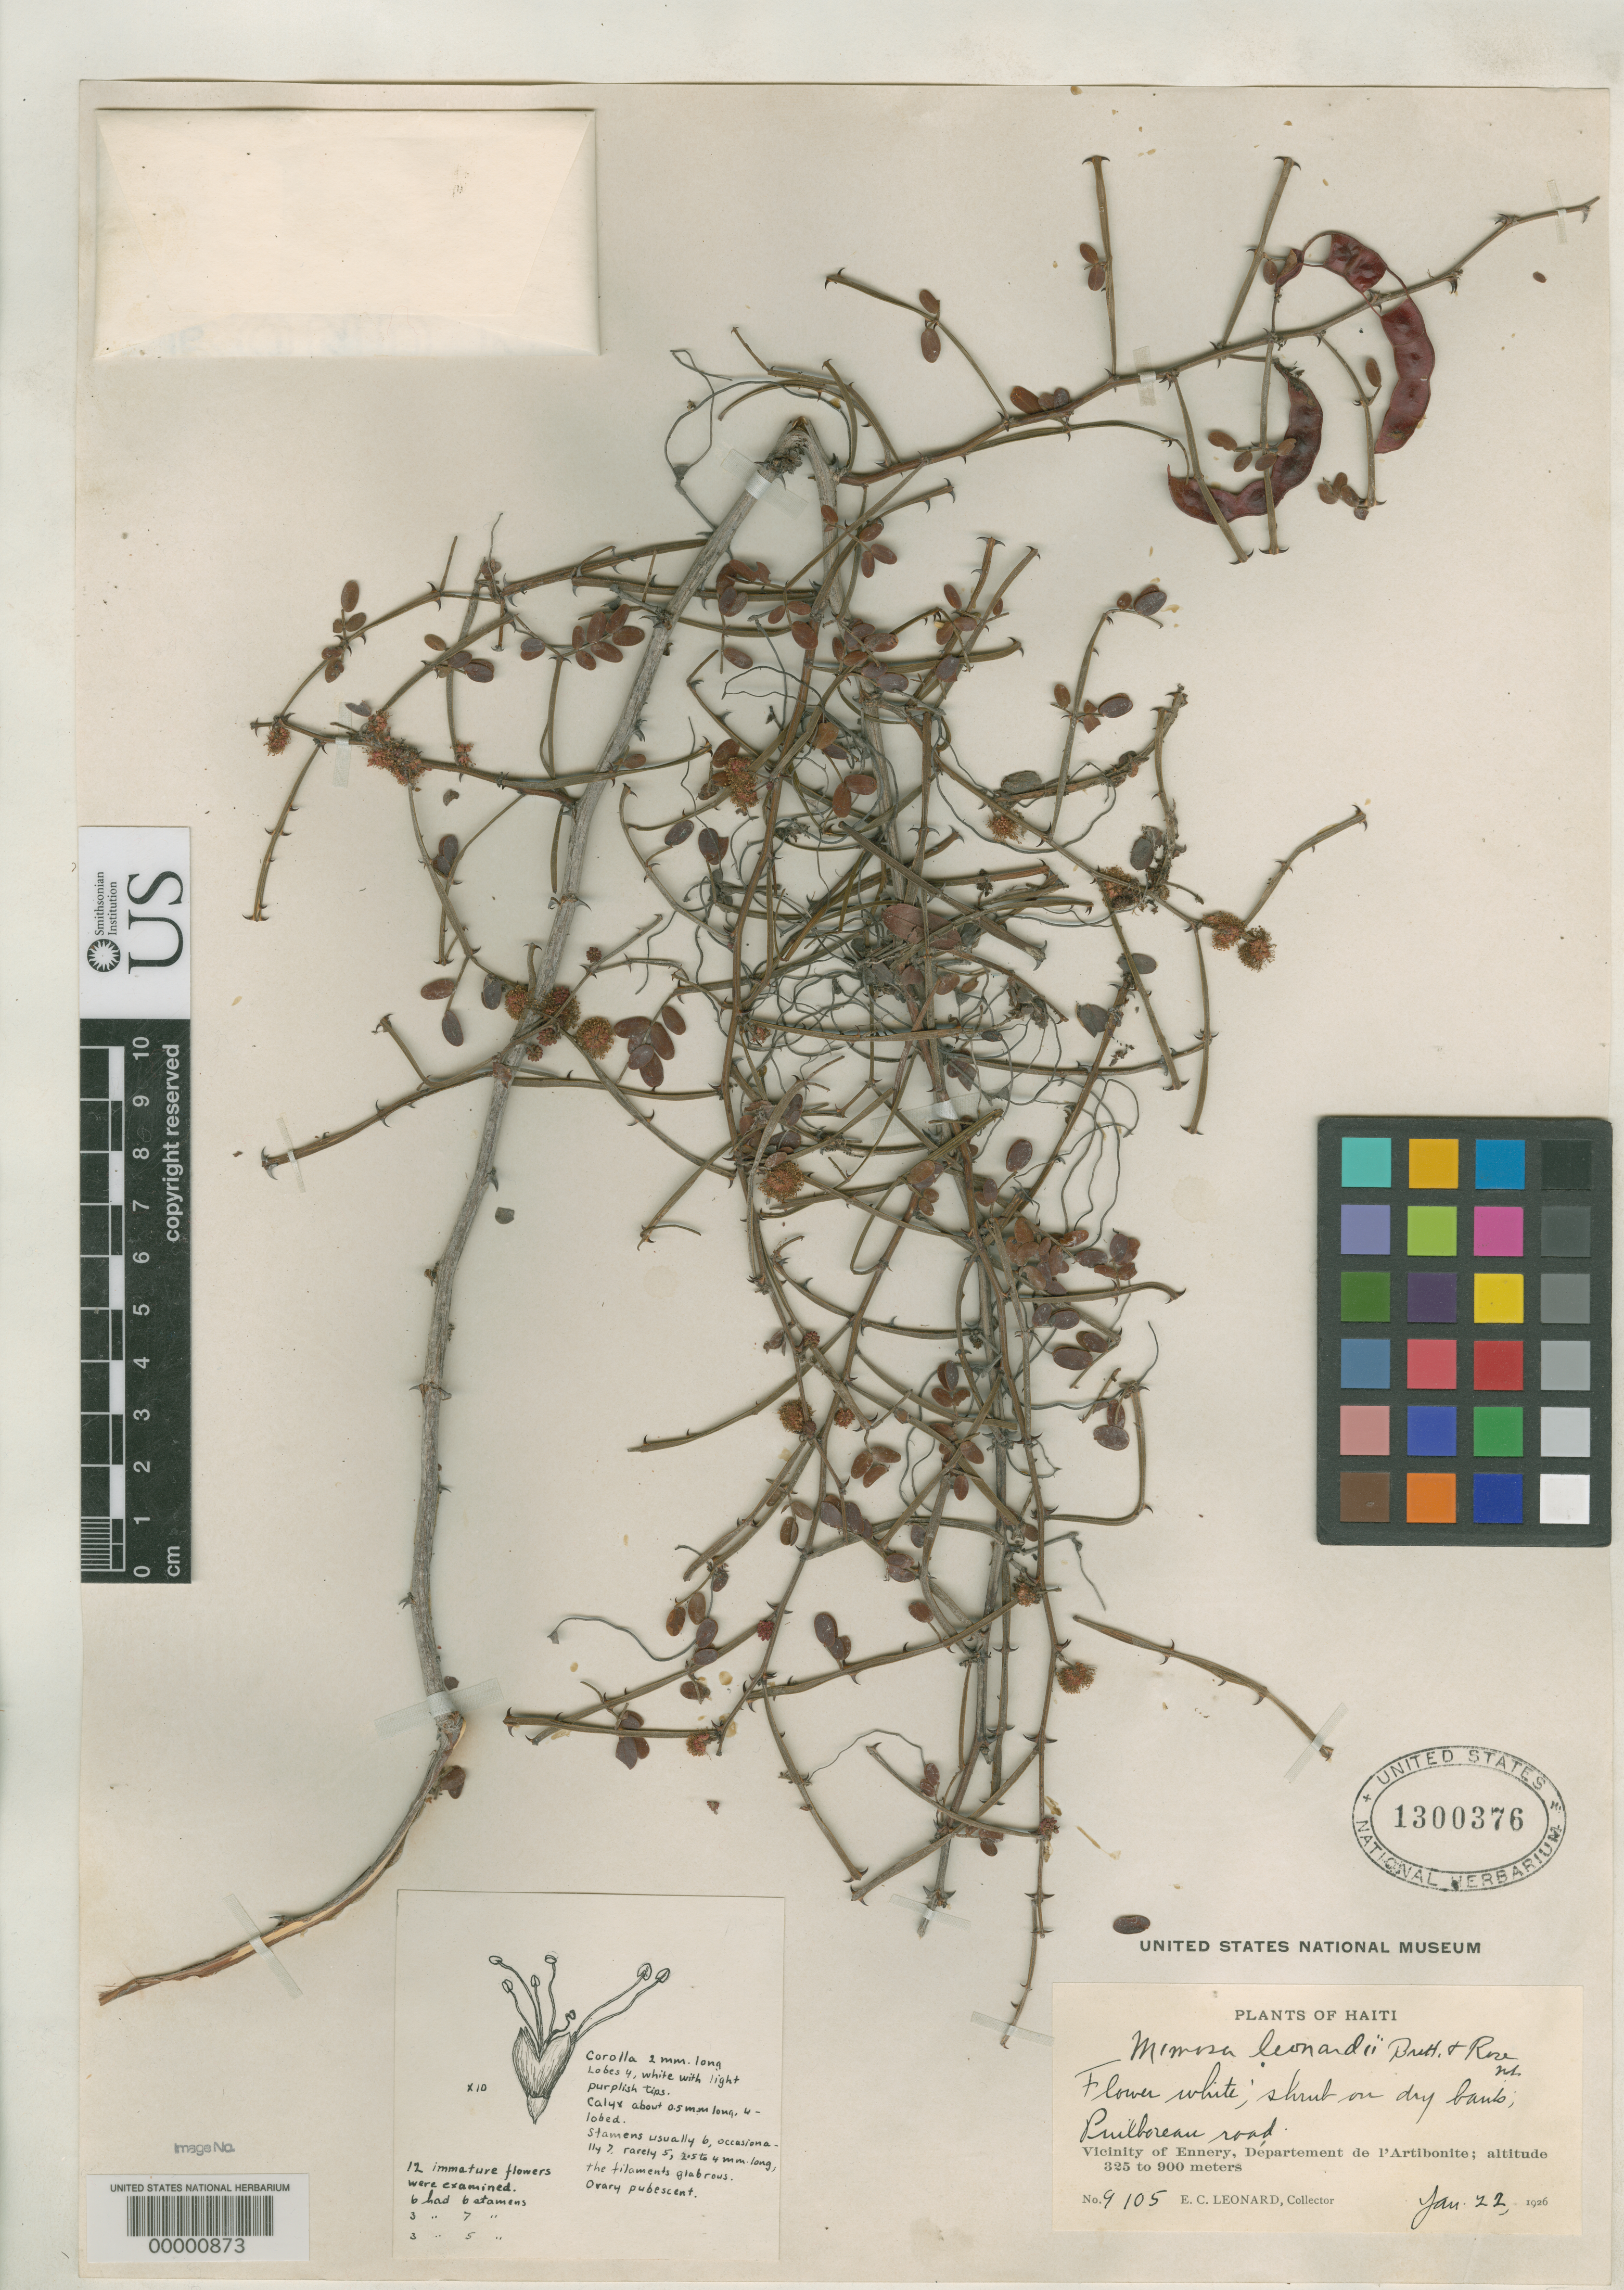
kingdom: Plantae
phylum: Tracheophyta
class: Magnoliopsida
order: Fabales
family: Fabaceae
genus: Mimosa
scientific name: Mimosa leonardii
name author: Britton & Rose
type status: Holotype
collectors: E. C. Leonard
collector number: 9105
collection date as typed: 22 Jan 1926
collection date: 1926-01-22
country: Haiti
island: Hispaniola Island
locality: L'Artibonite, Ennery, "Puilboreau Road".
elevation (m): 325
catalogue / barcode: US 1300376